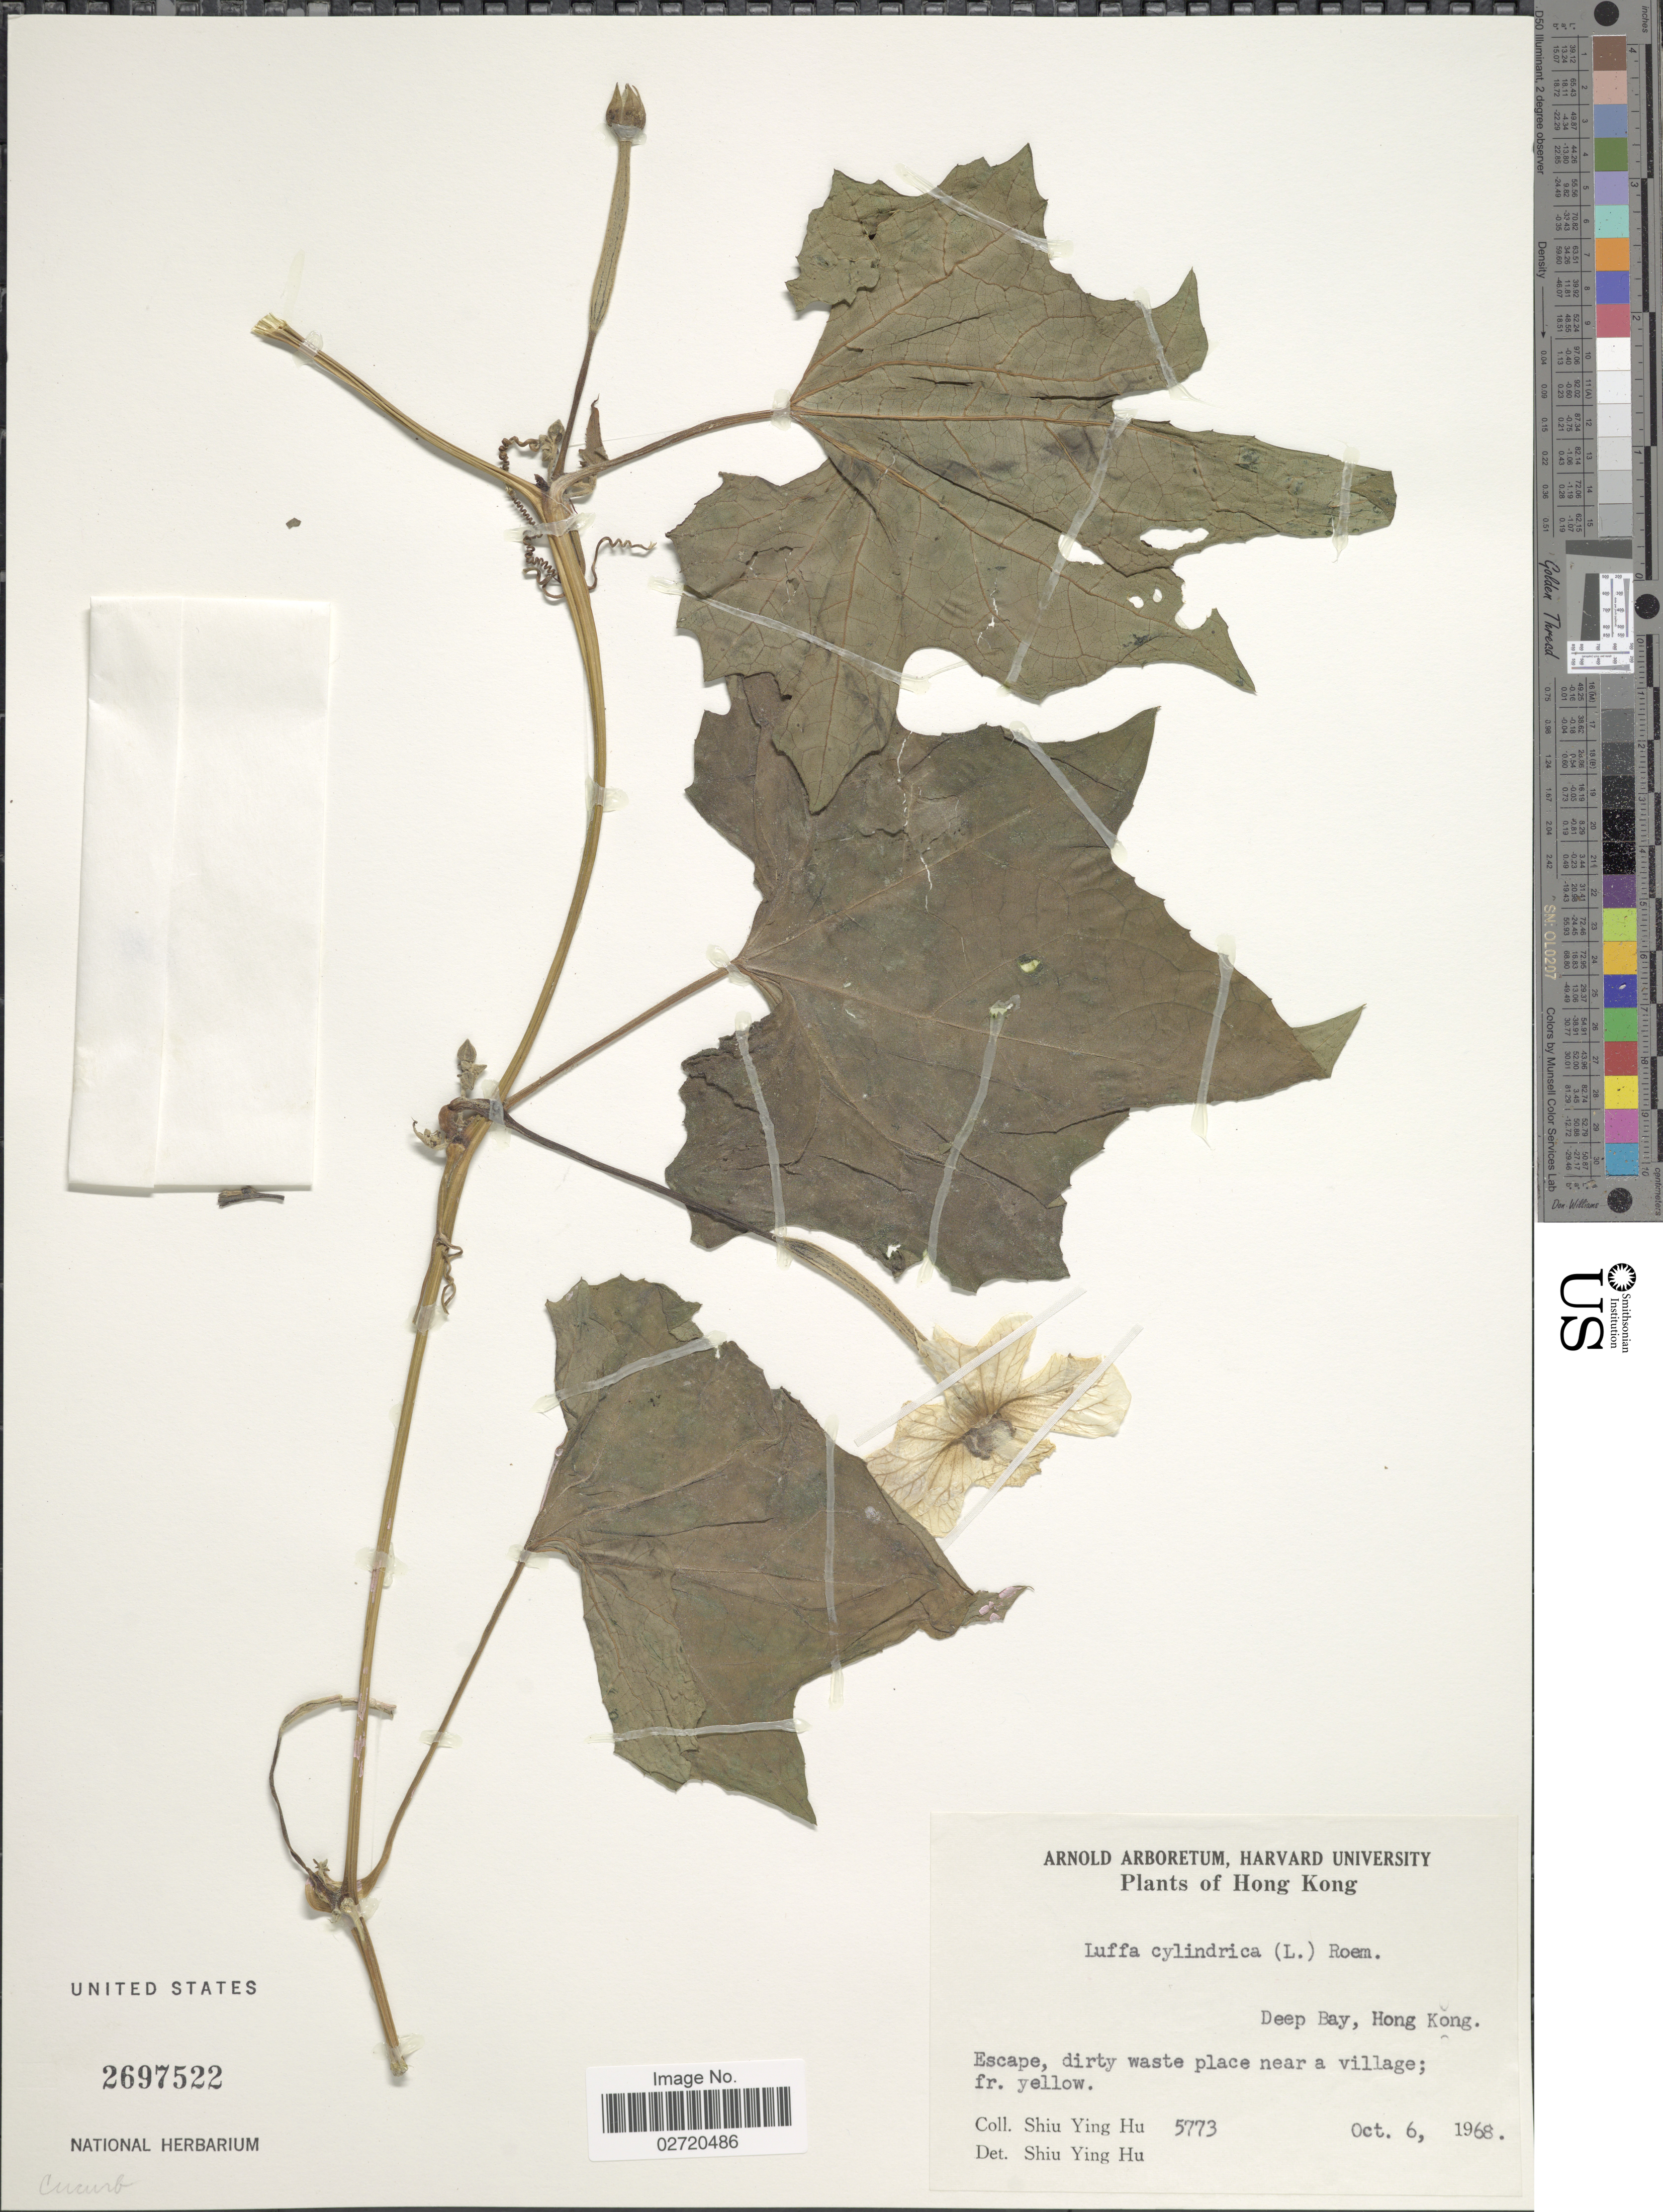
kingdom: Plantae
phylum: Tracheophyta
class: Magnoliopsida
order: Cucurbitales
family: Cucurbitaceae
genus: Luffa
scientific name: Luffa acutangula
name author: (L.) Roxb.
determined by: Zhang, Z. Y.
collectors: S. Y. Hu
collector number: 5773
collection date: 1968-10-06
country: China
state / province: Hong Kong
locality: Deep Bay, Hong Kong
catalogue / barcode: US 2697522